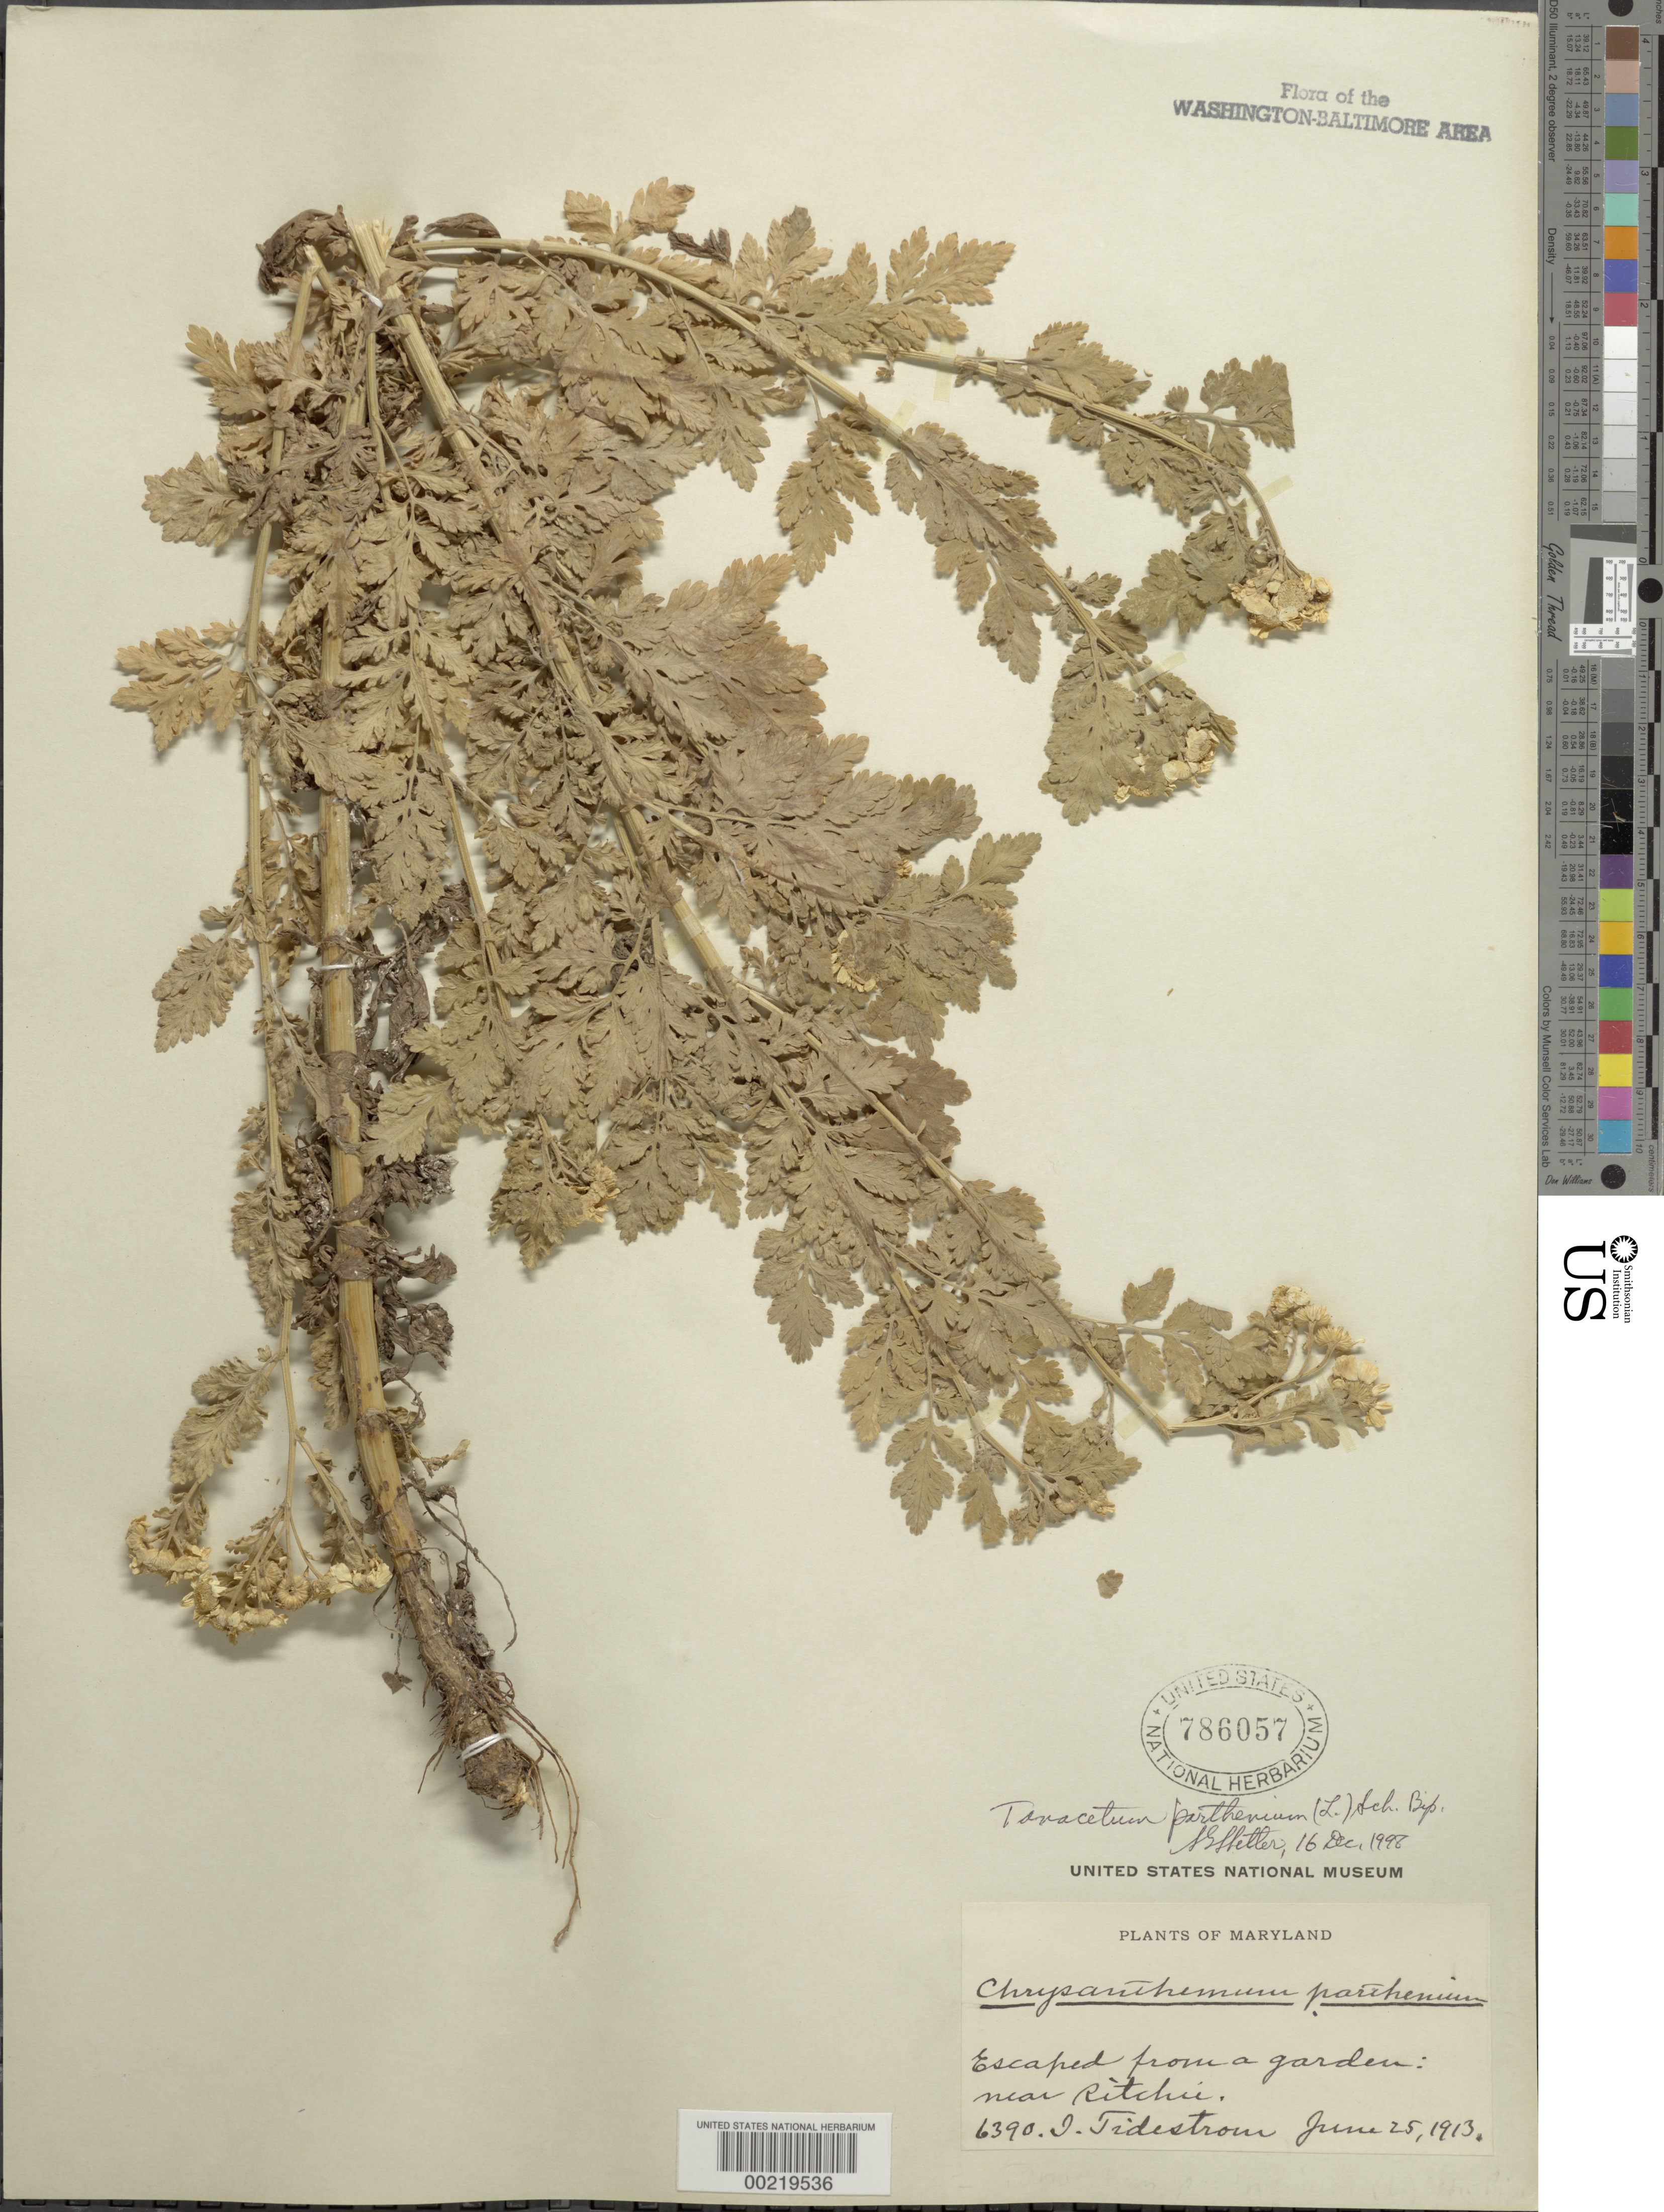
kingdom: Plantae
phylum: Tracheophyta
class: Magnoliopsida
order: Asterales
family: Asteraceae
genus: Tanacetum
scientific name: Tanacetum parthenium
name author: (L.) Sch. Bip.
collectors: I. F. Tidestrom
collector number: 6390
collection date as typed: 25 Jun 1913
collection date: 1913-06-25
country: United States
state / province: Maryland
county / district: Prince George's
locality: Near Ritchie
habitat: Escaped from garden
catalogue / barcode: US 786057